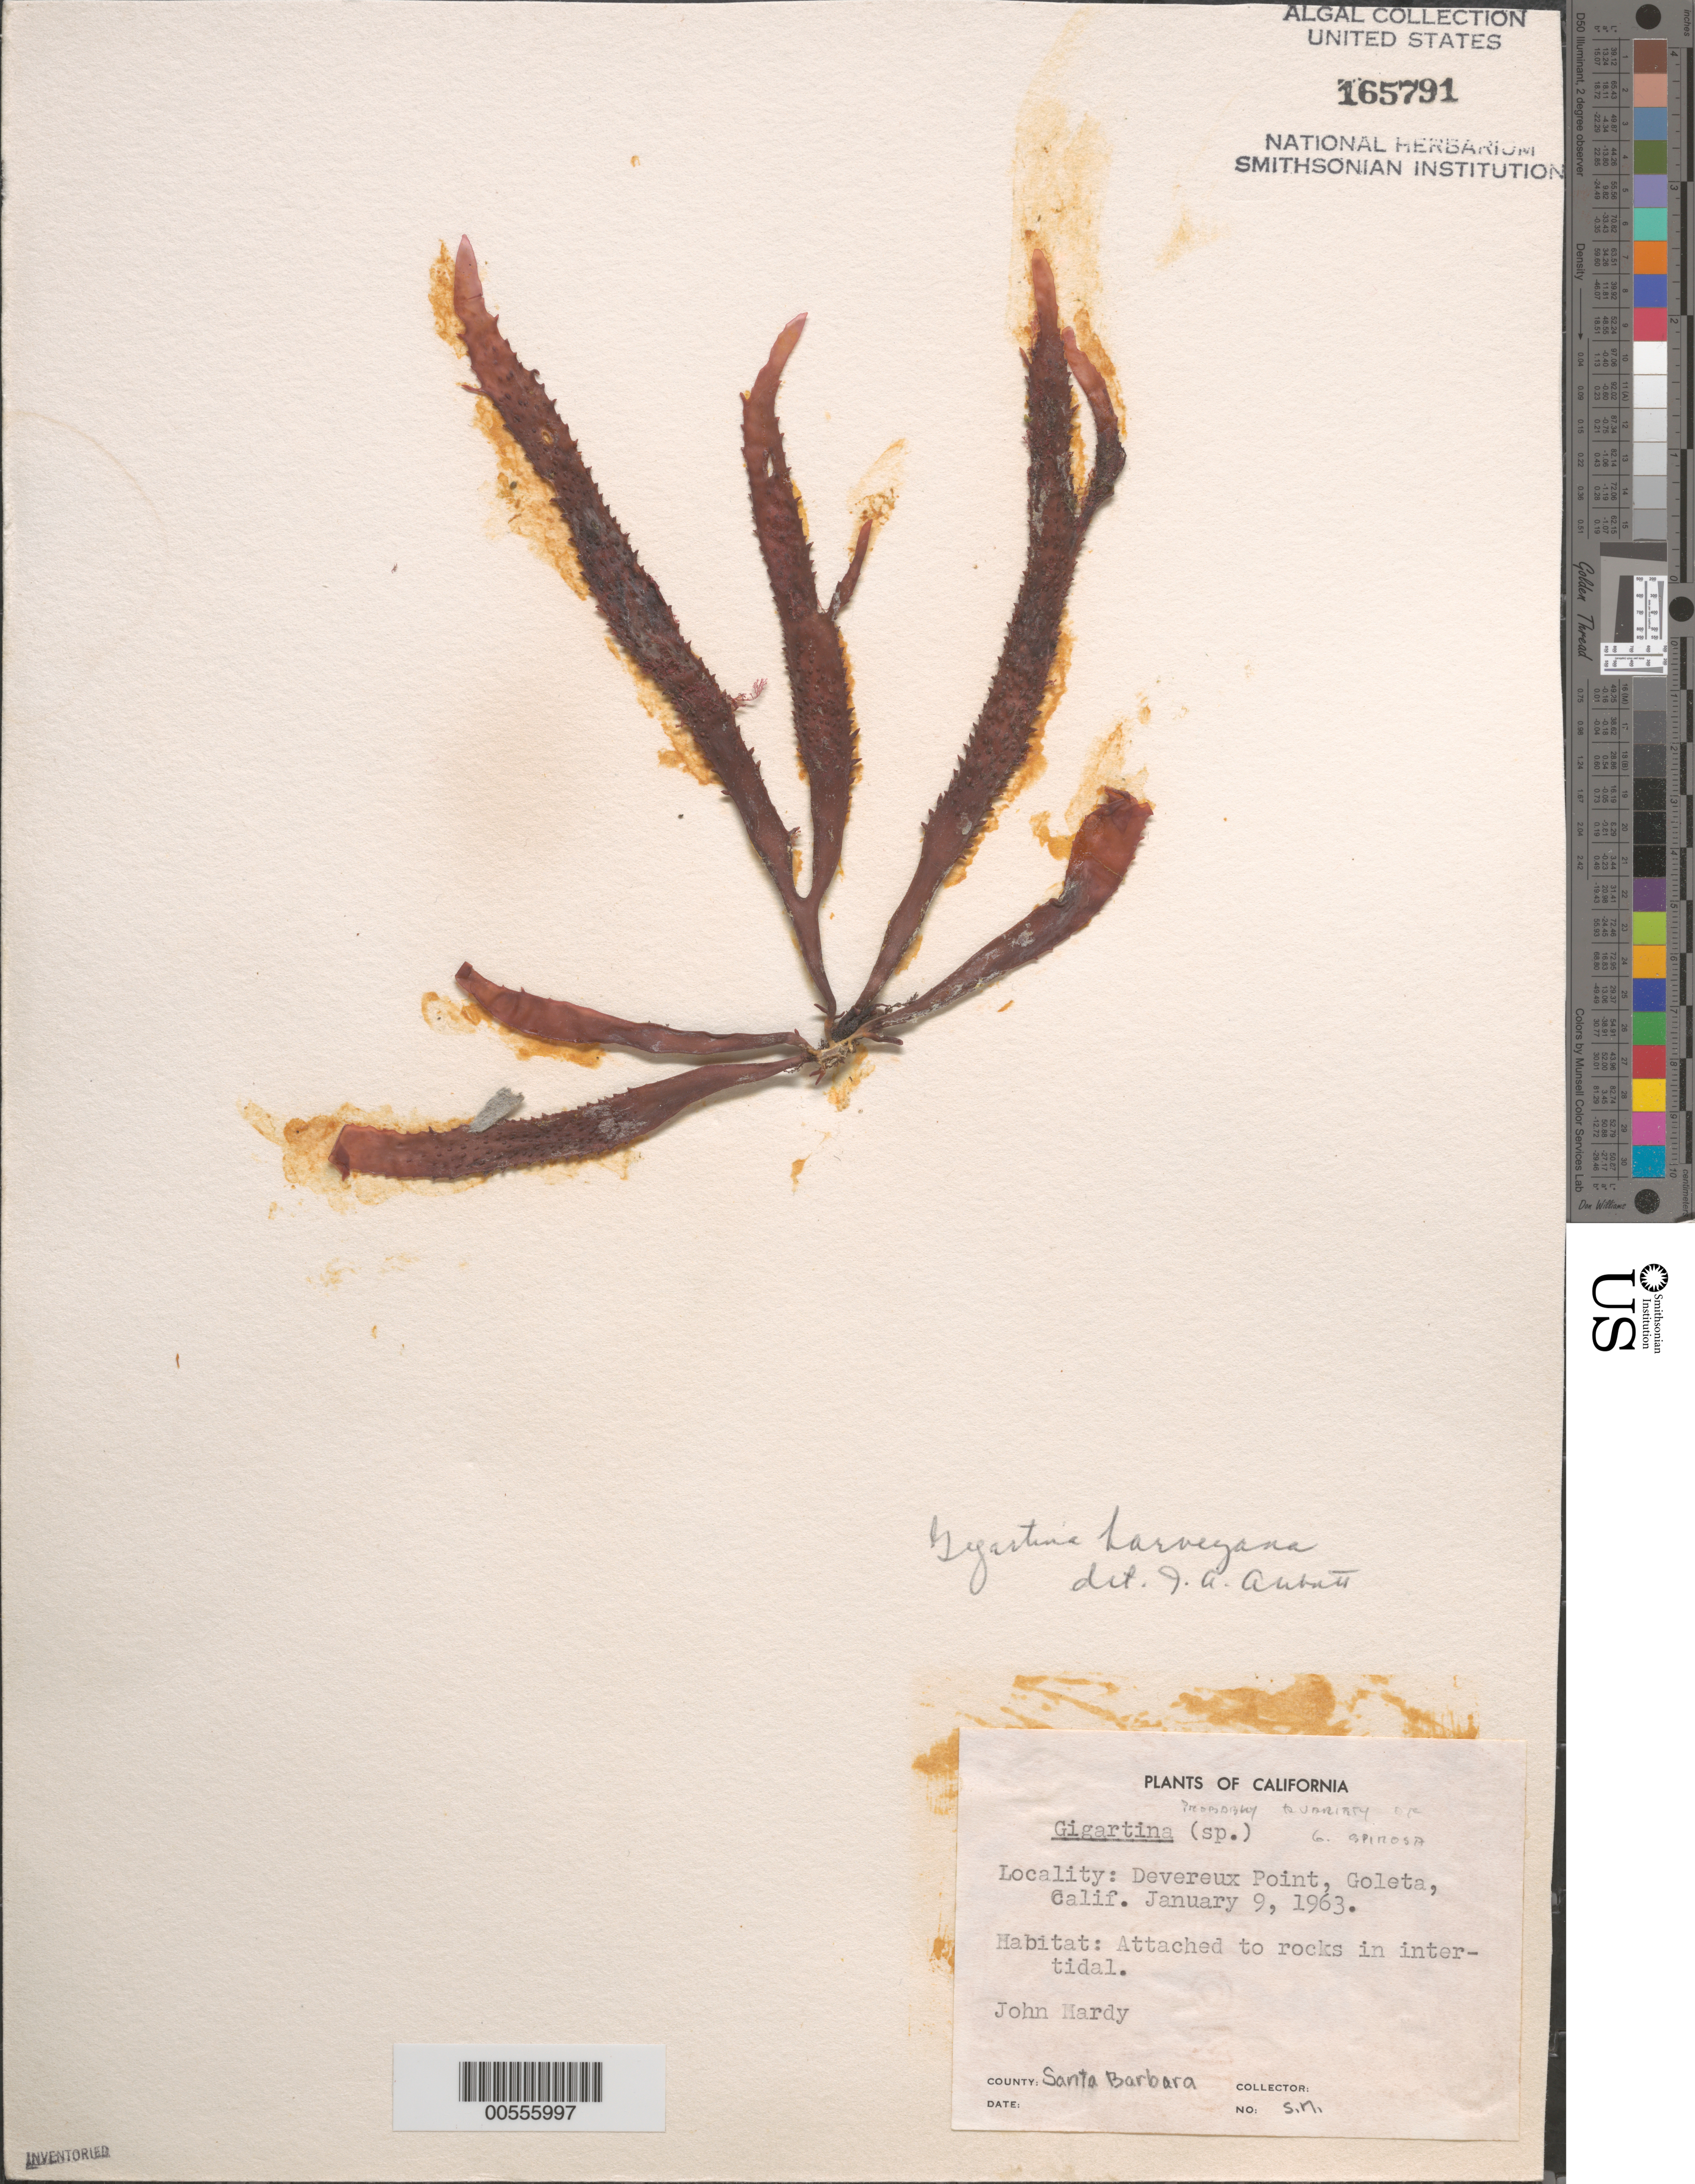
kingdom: Plantae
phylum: Rhodophyta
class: Florideophyceae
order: Gigartinales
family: Gigartinaceae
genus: Chondracanthus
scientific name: Chondracanthus harveyanus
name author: (Kütz.) Guiry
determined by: Algae name updating Project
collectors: J. Hardy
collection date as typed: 09 Jan 1963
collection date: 1963-01-09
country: United States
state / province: California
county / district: Santa Barbara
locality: Devereux Point, Goleta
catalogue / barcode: US 165791